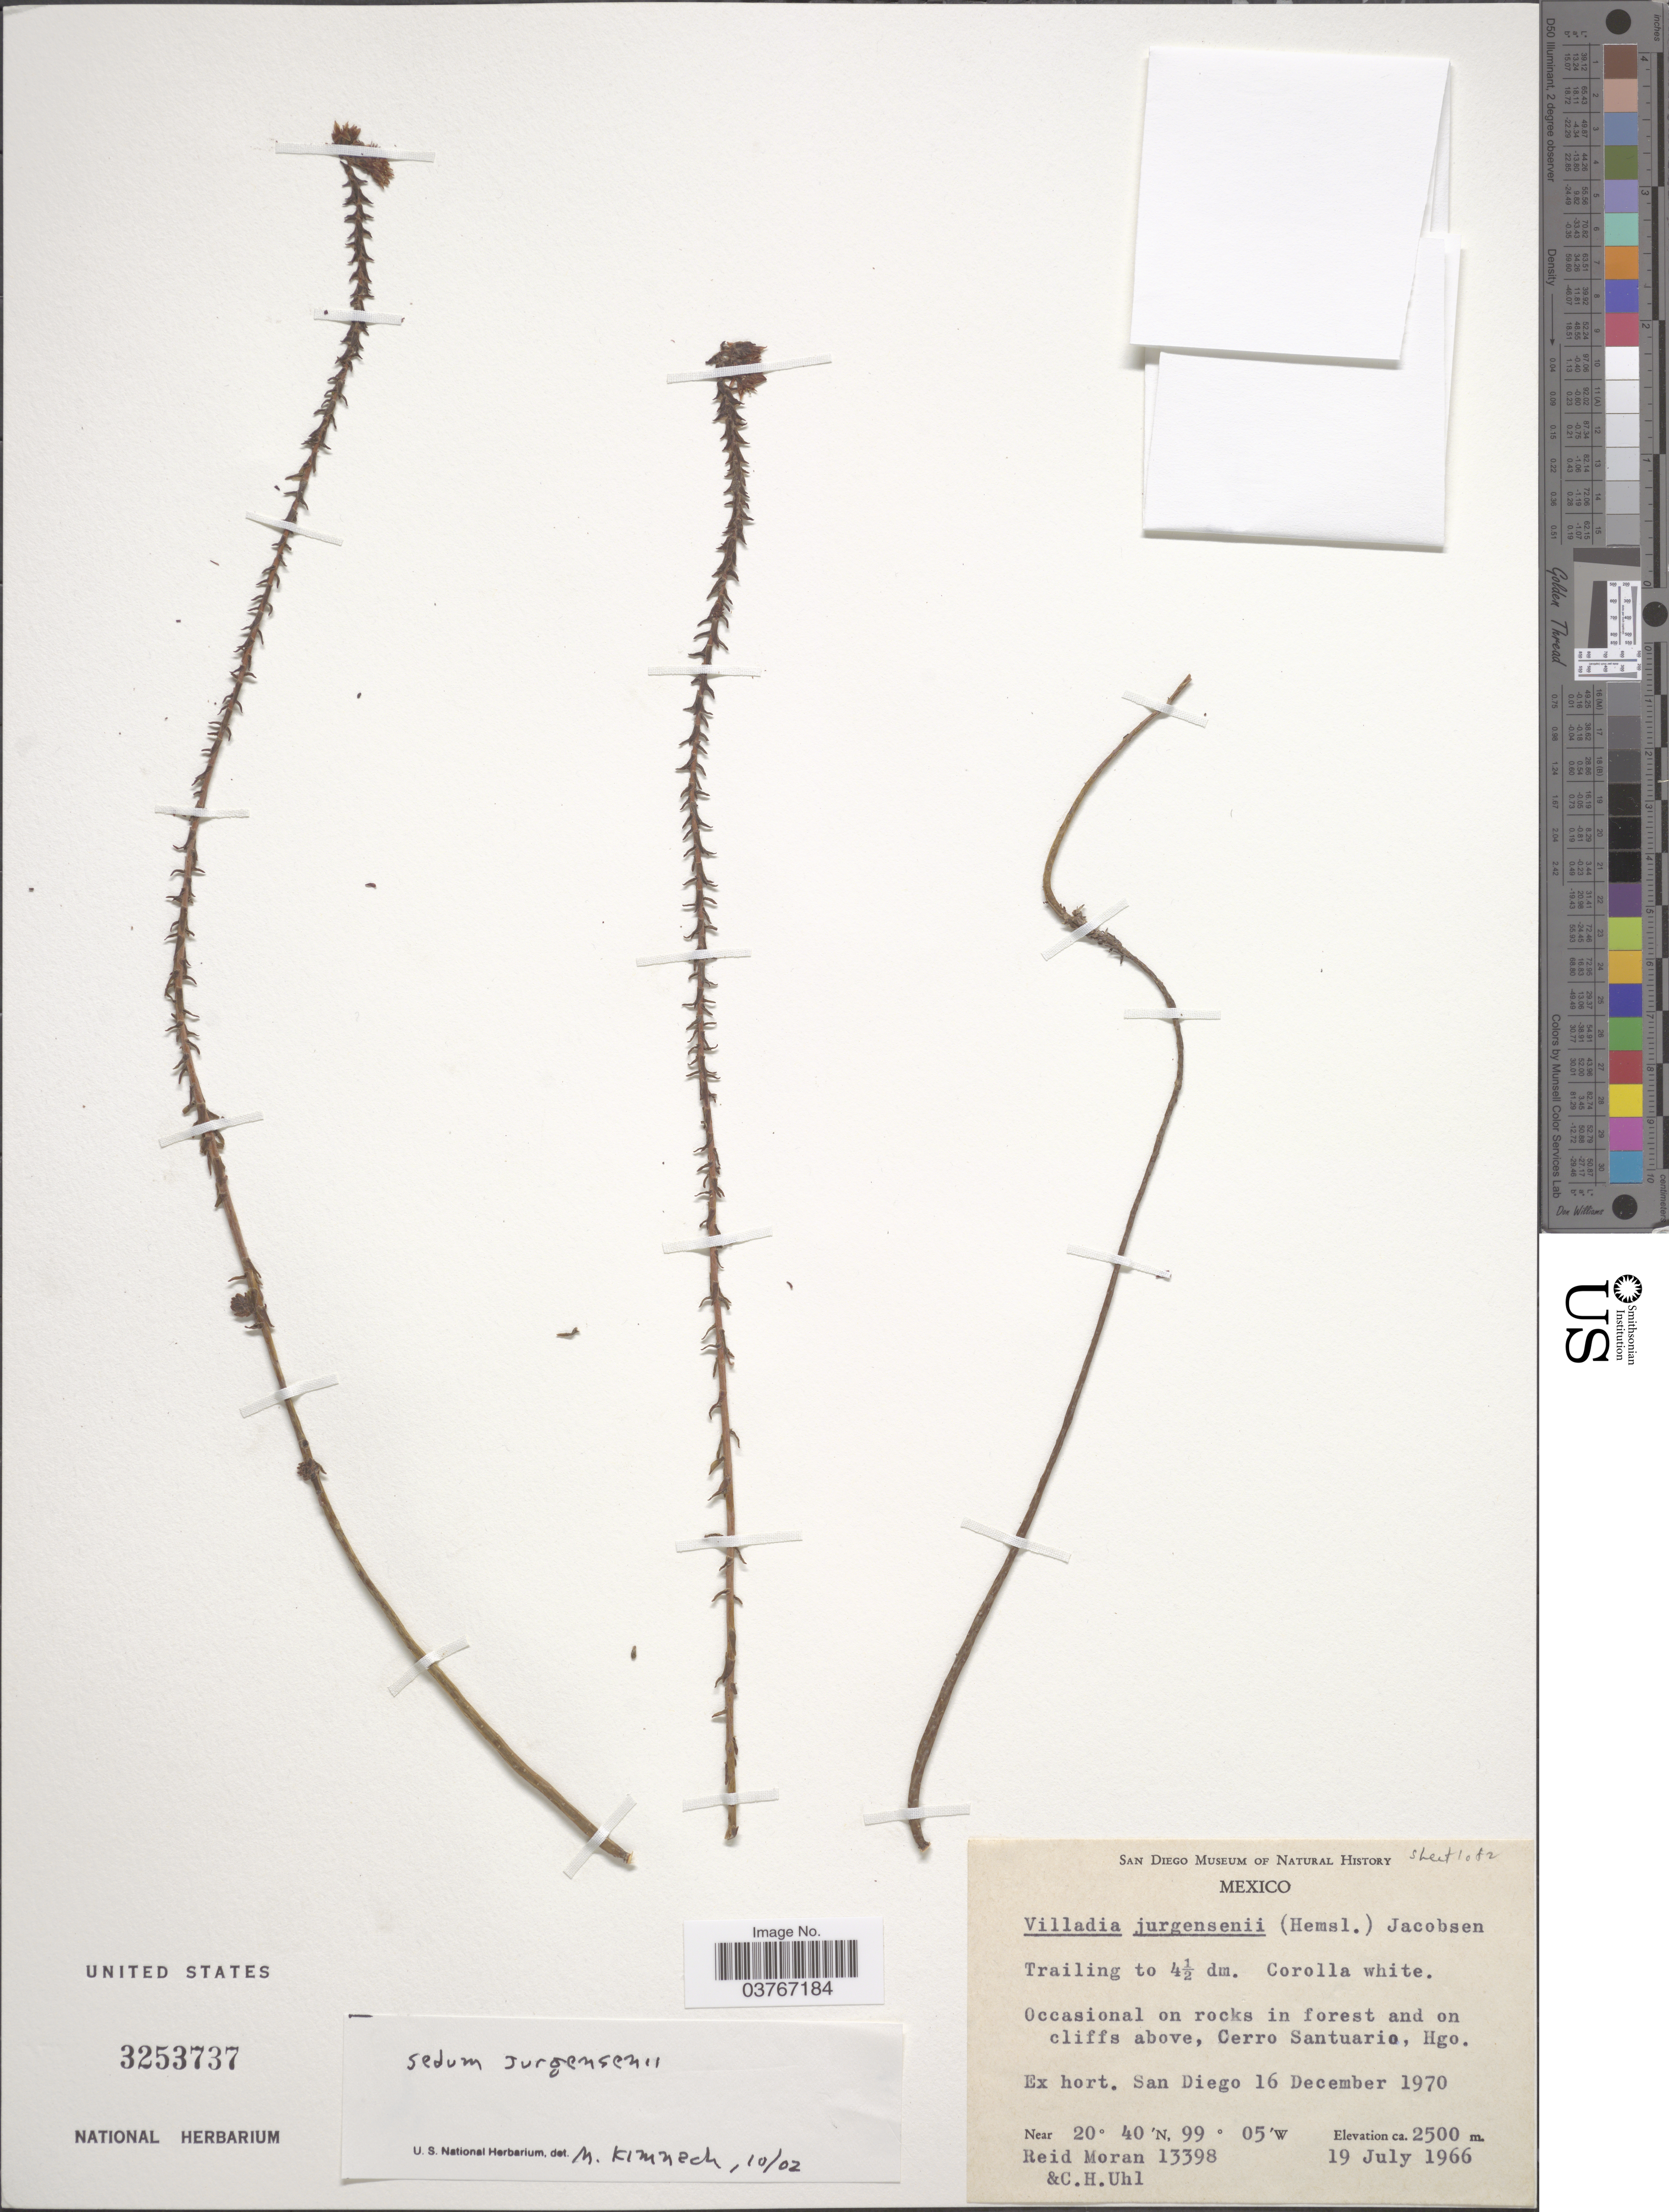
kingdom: Plantae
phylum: Tracheophyta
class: Magnoliopsida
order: Saxifragales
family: Crassulaceae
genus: Sedum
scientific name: Sedum jurgensenii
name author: (Hemsl.) Moran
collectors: R. Moran & C. Uhl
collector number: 13398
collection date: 1970-12-16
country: United States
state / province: California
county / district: San Diego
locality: Ex hort. San Diego.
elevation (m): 2500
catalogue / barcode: US 3253737